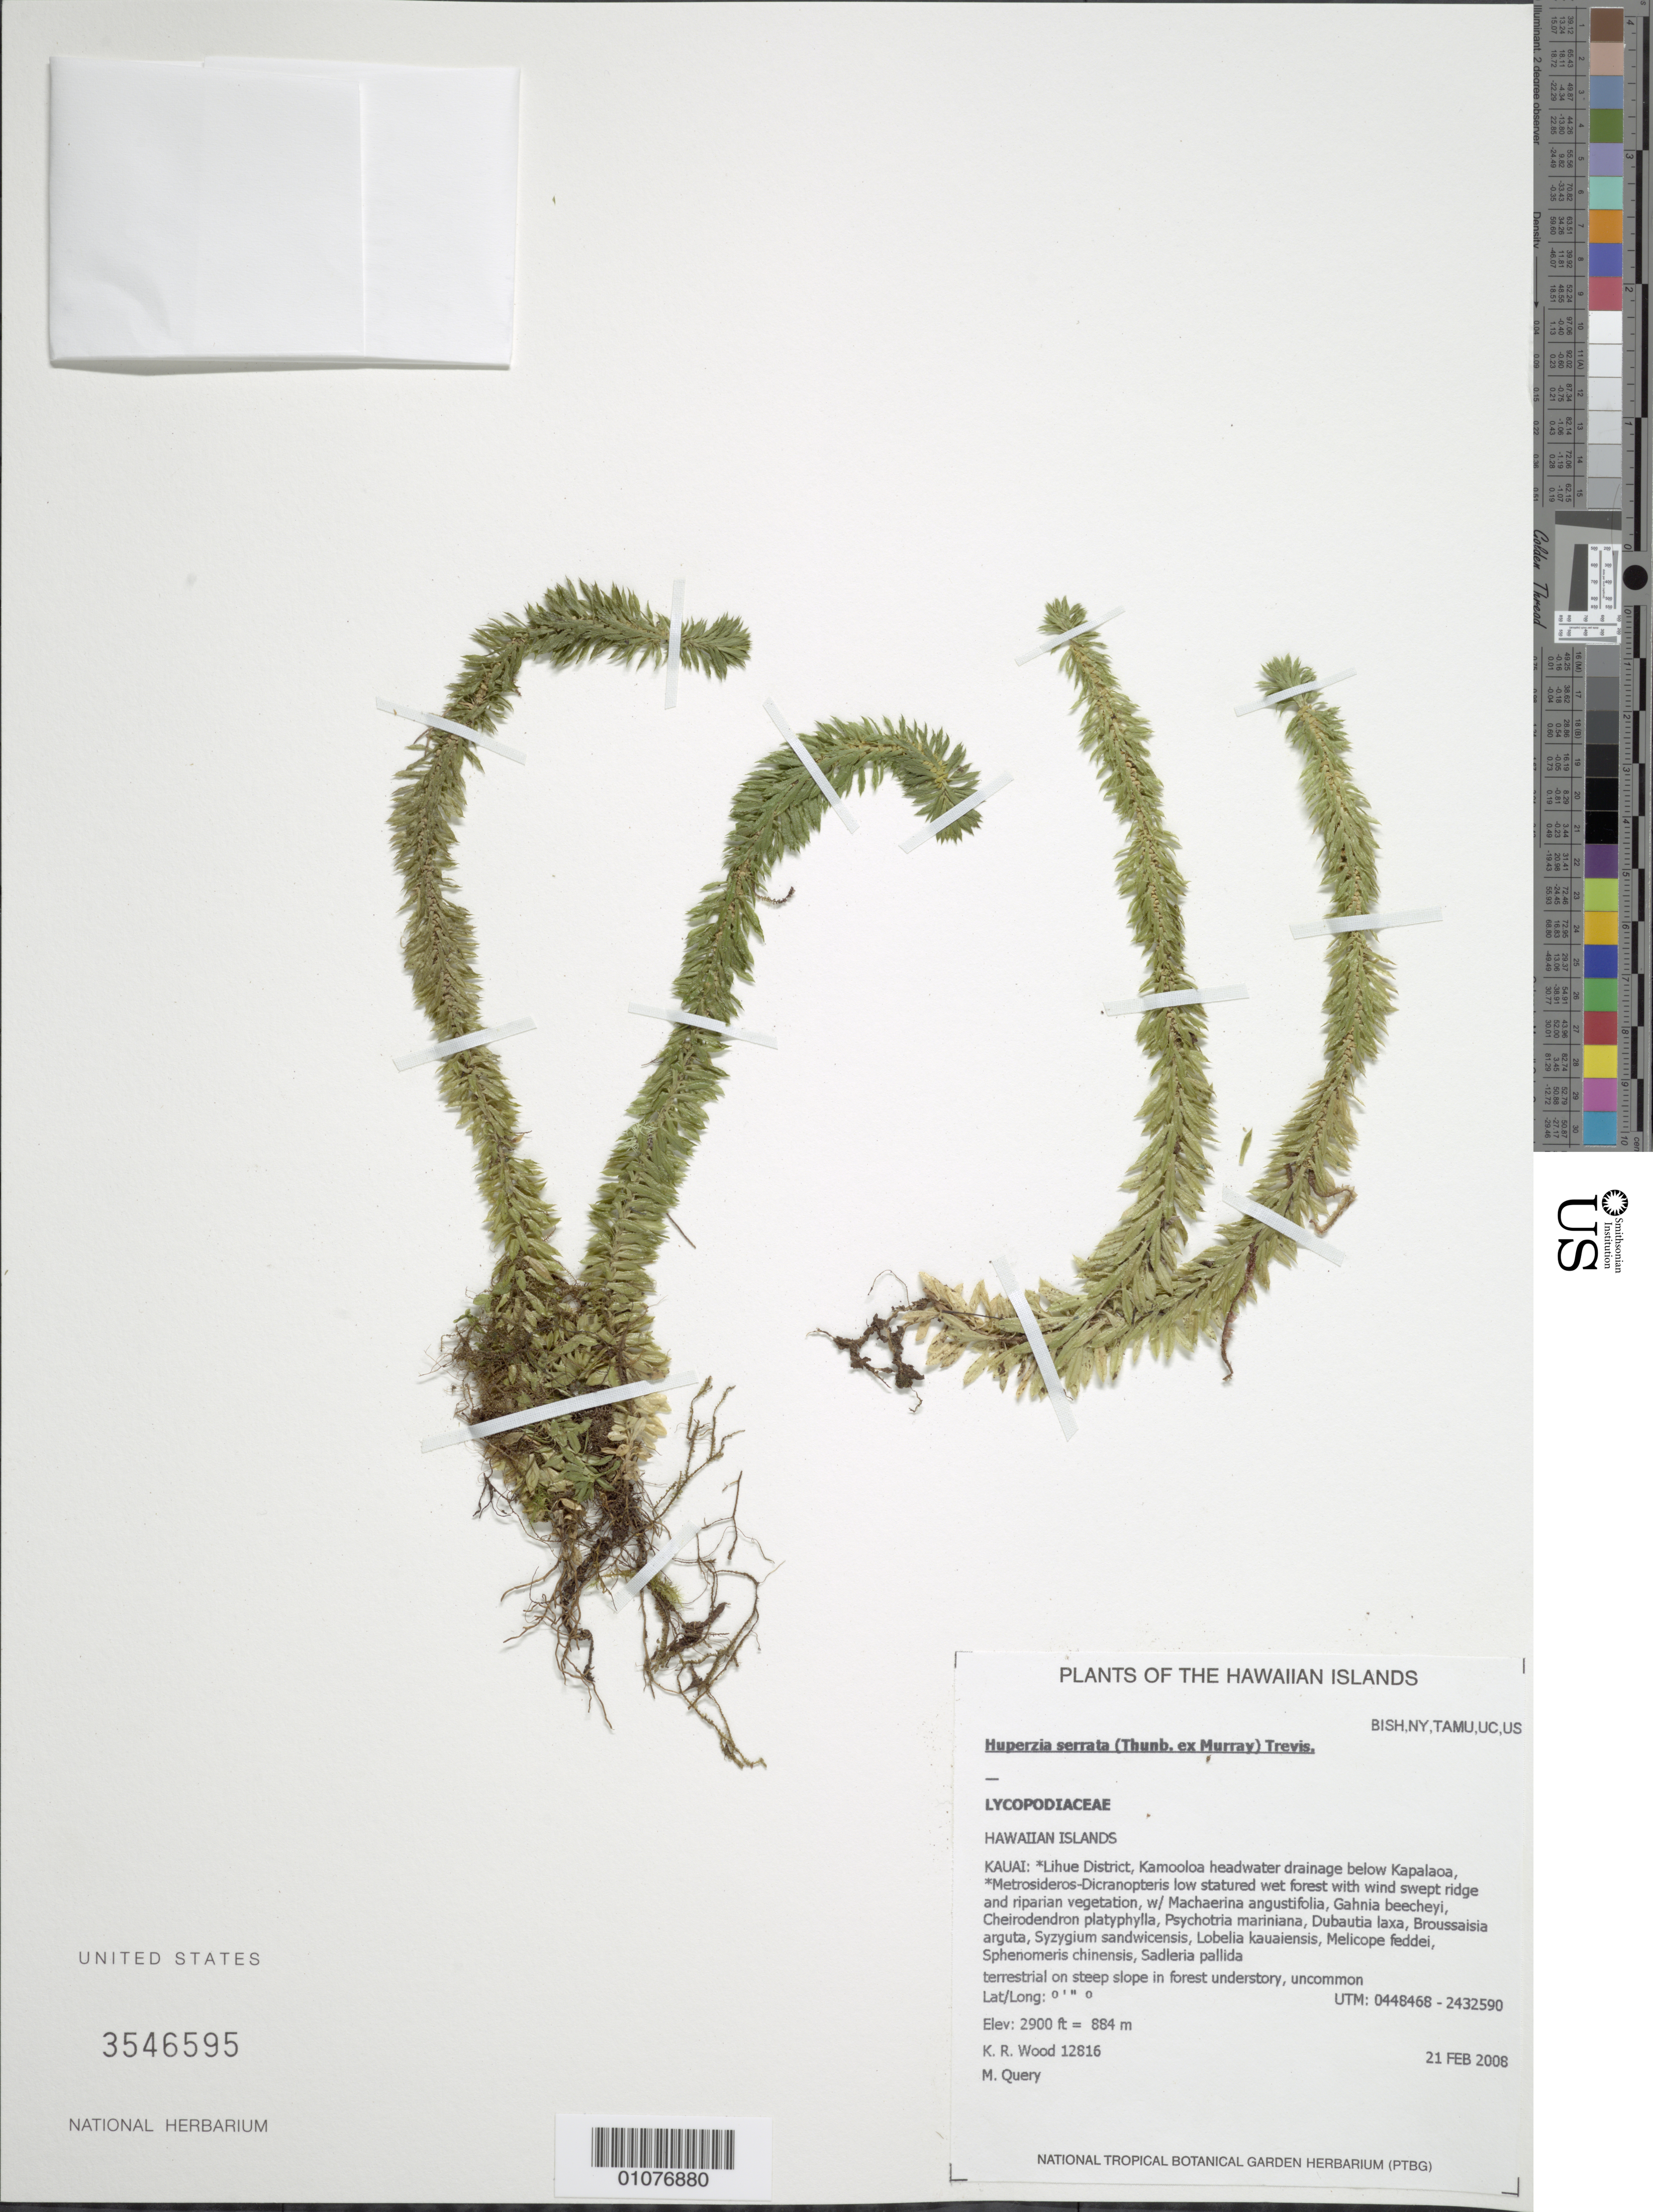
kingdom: Plantae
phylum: Tracheophyta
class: Lycopodiopsida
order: Lycopodiales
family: Lycopodiaceae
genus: Huperzia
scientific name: Huperzia serrata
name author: (Thunb.) Trevis.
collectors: K. R. Wood & M. Query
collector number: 12816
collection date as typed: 21 Feb 2008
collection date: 2008-02-21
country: United States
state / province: Hawaii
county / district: Kauai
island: Kaua'i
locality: Lihue District, Kamooloa headwater drainage below Kapalaoa.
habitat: Terrrestrial on steep slope in forest understory, uncommon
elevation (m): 884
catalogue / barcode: US 3546595